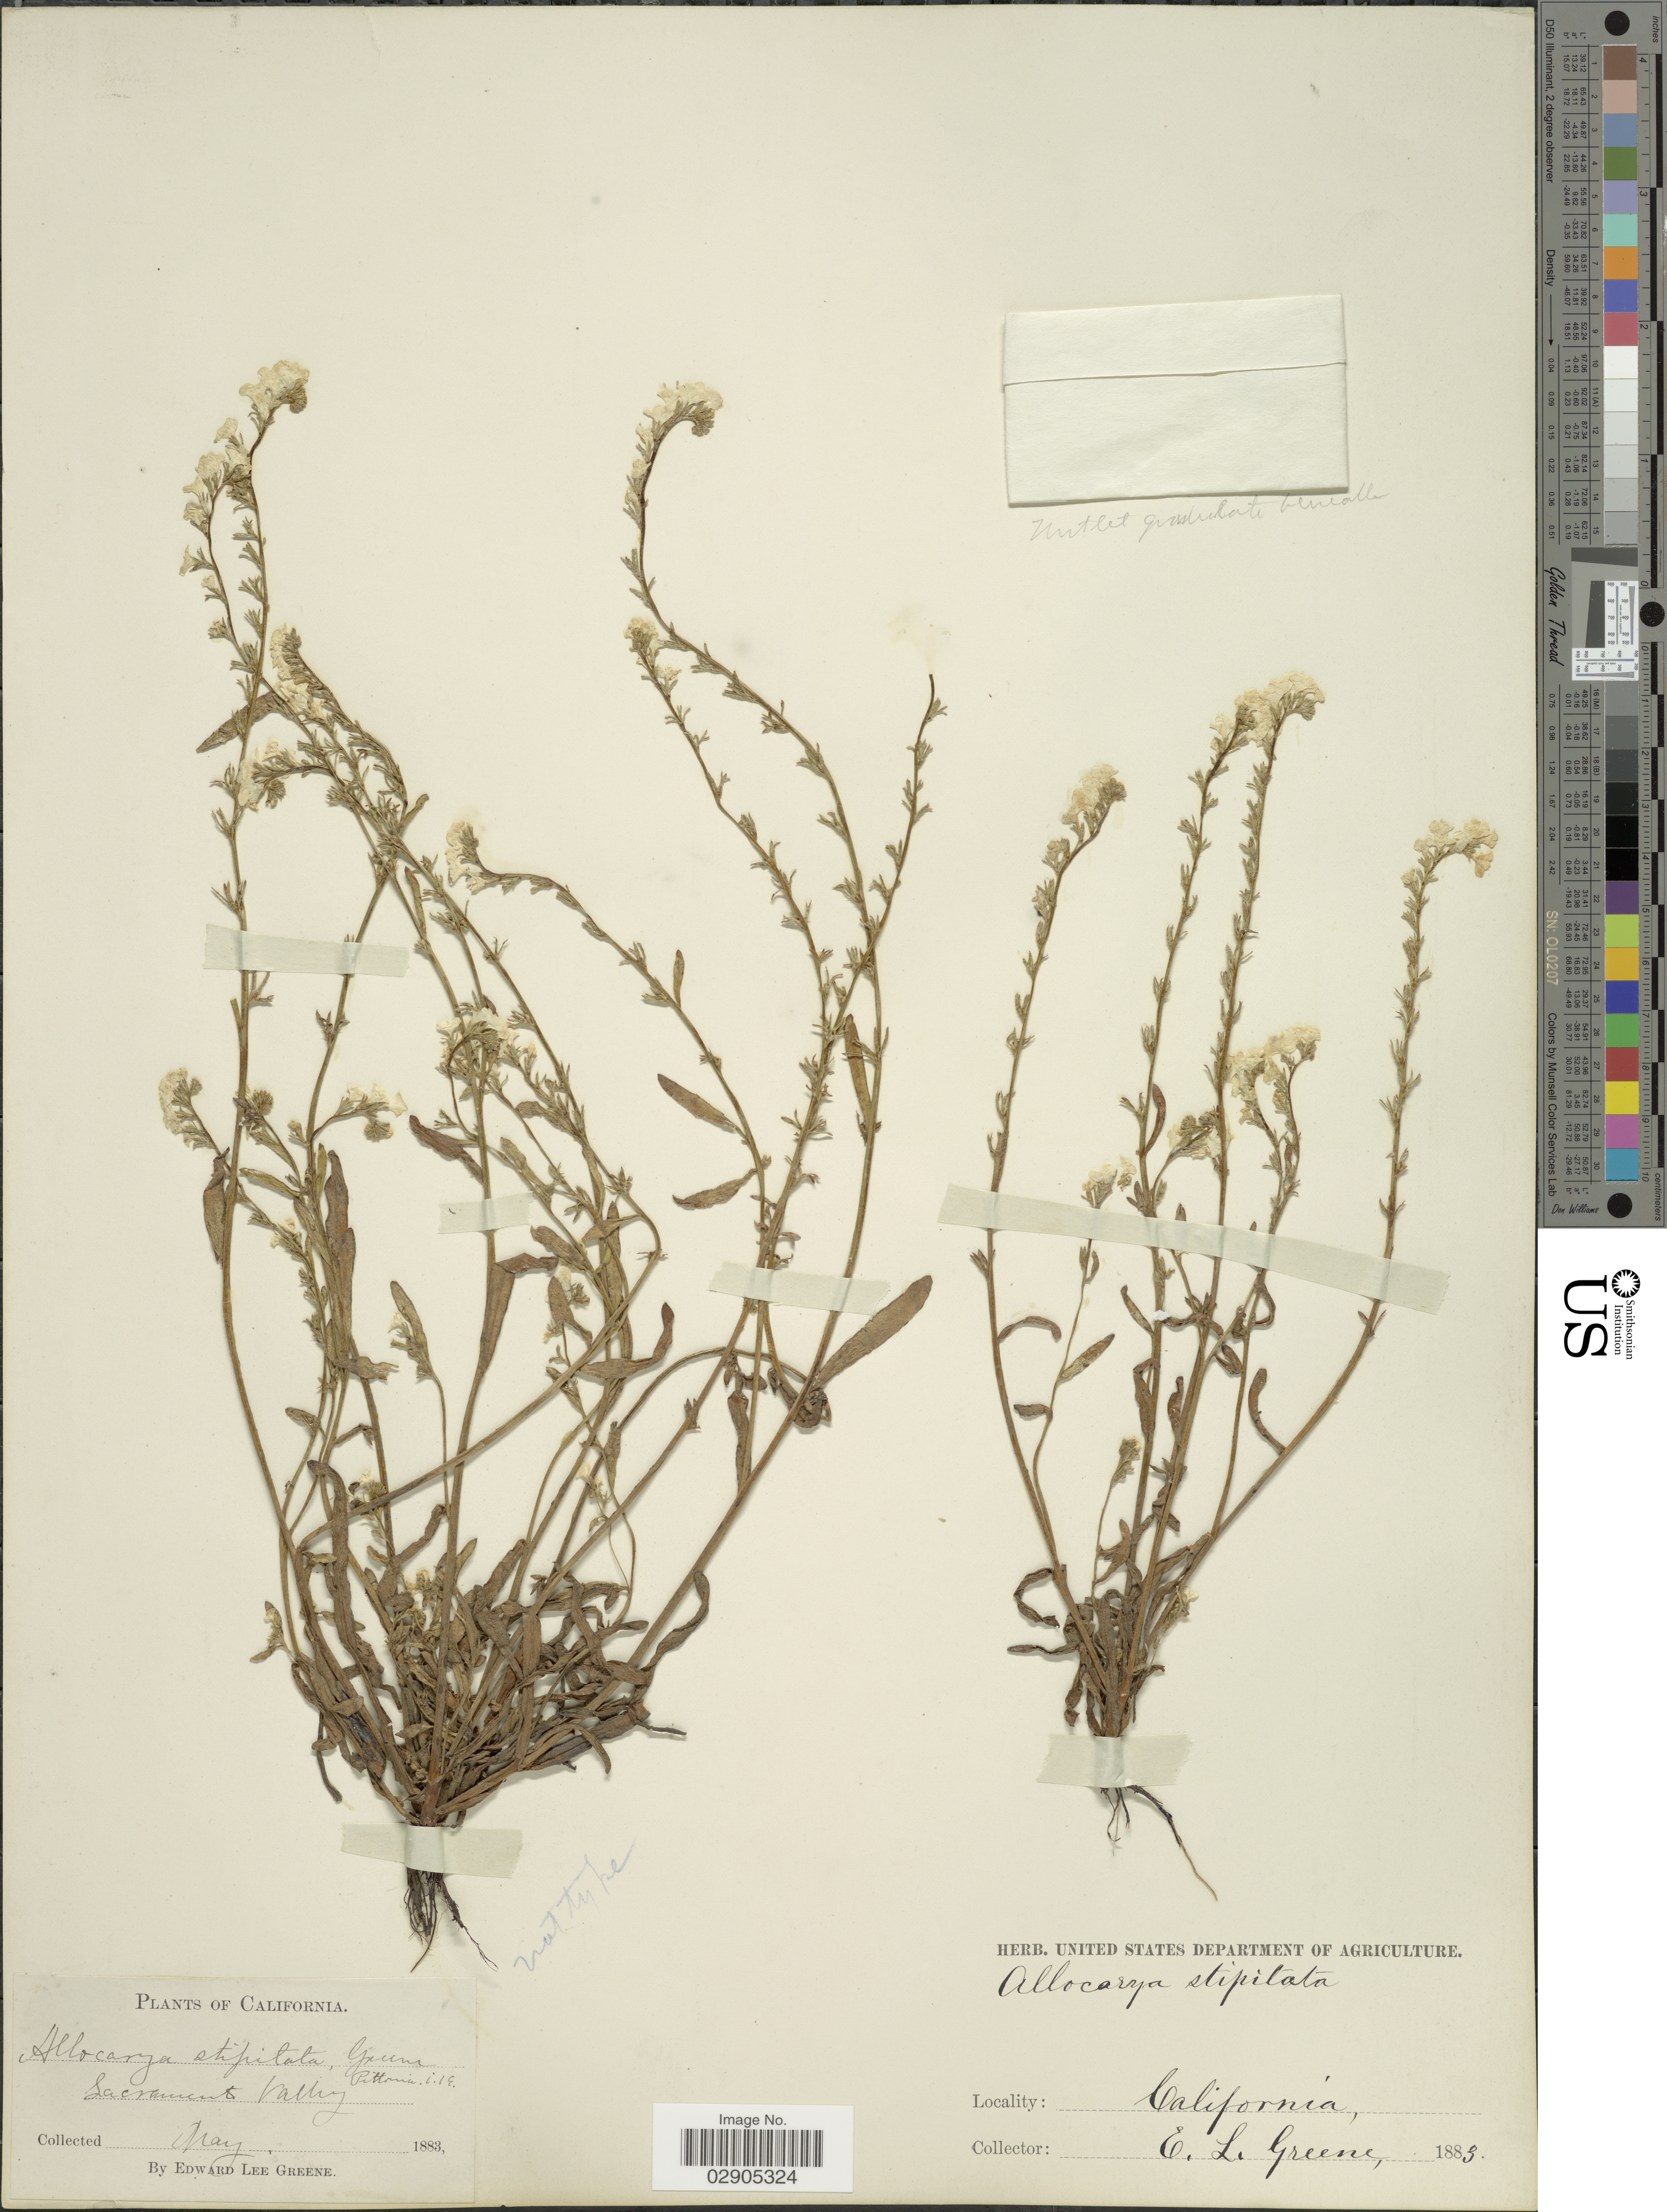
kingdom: Plantae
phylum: Tracheophyta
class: Magnoliopsida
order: Boraginales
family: Boraginaceae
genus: Allocarya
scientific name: Allocarya stipitata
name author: Greene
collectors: E. L. Greene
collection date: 1883-05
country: United States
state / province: California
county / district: Sacramento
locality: Sacramento Valley.